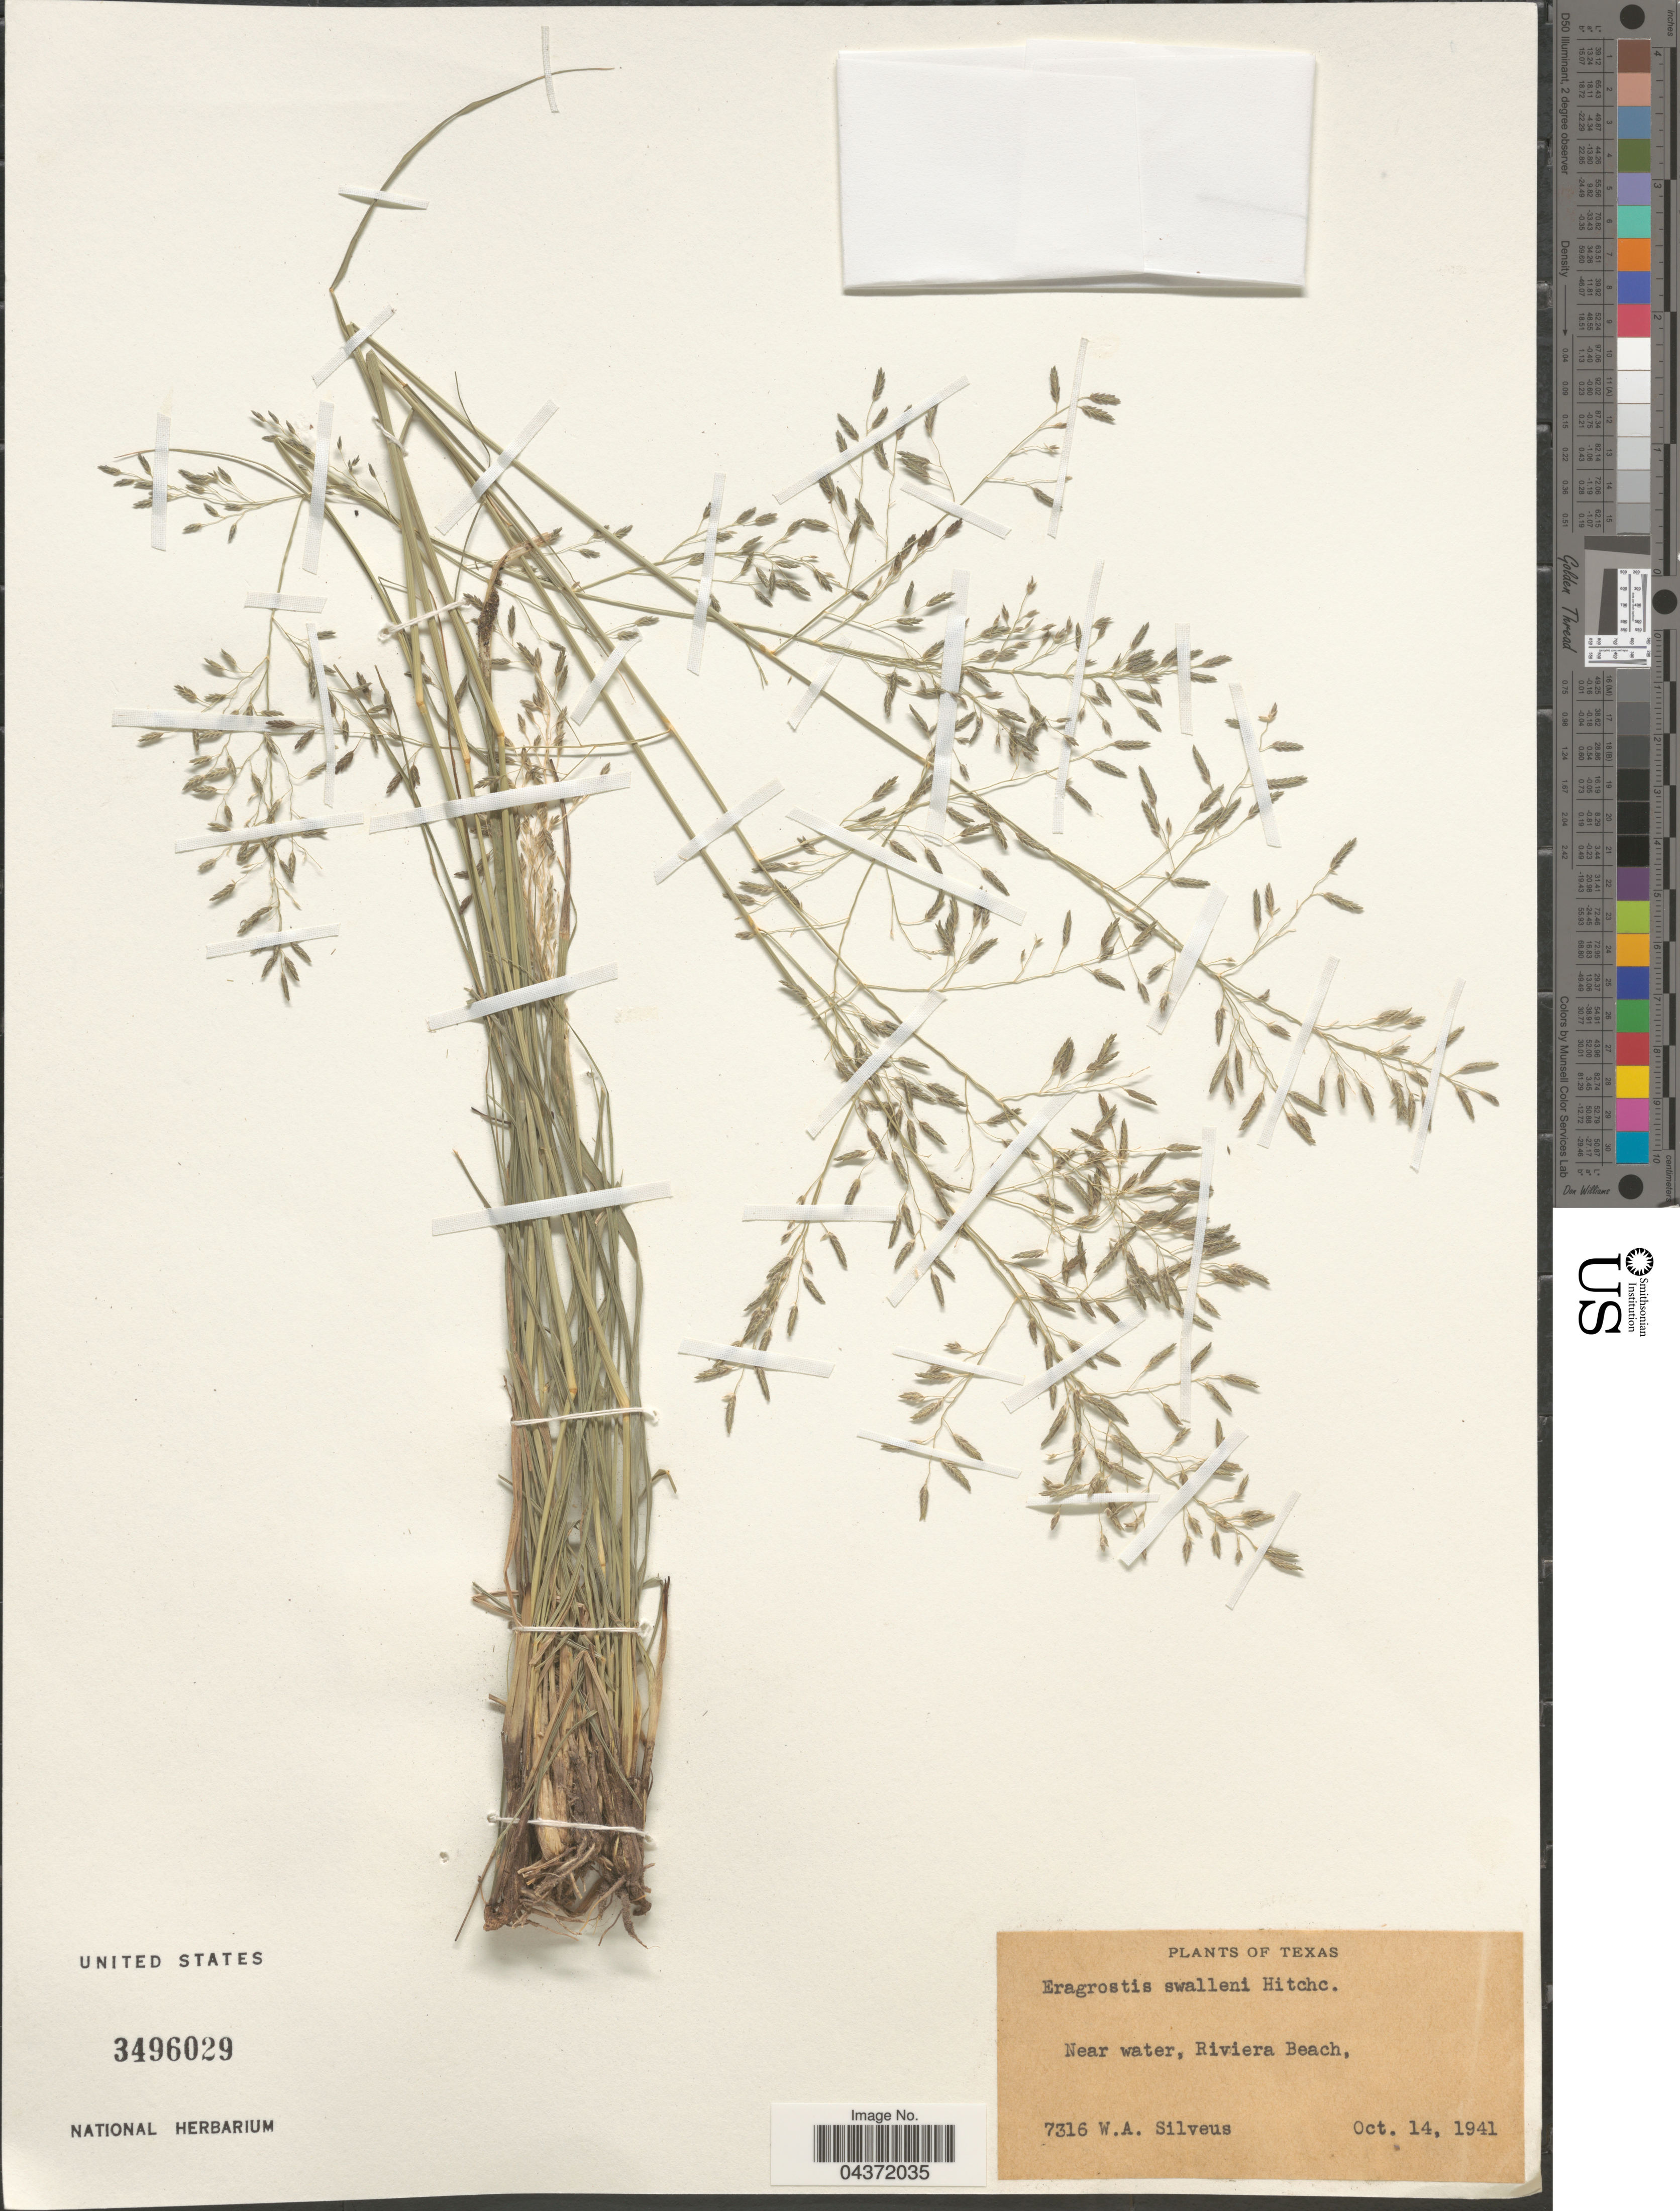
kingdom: Plantae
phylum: Tracheophyta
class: Liliopsida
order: Poales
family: Poaceae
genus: Eragrostis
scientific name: Eragrostis swallenii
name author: Hitchc.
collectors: W. Silveus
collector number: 7316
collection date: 1941-10-14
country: United States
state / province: Texas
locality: Near water, Riviera Beach.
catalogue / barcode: US 3496029